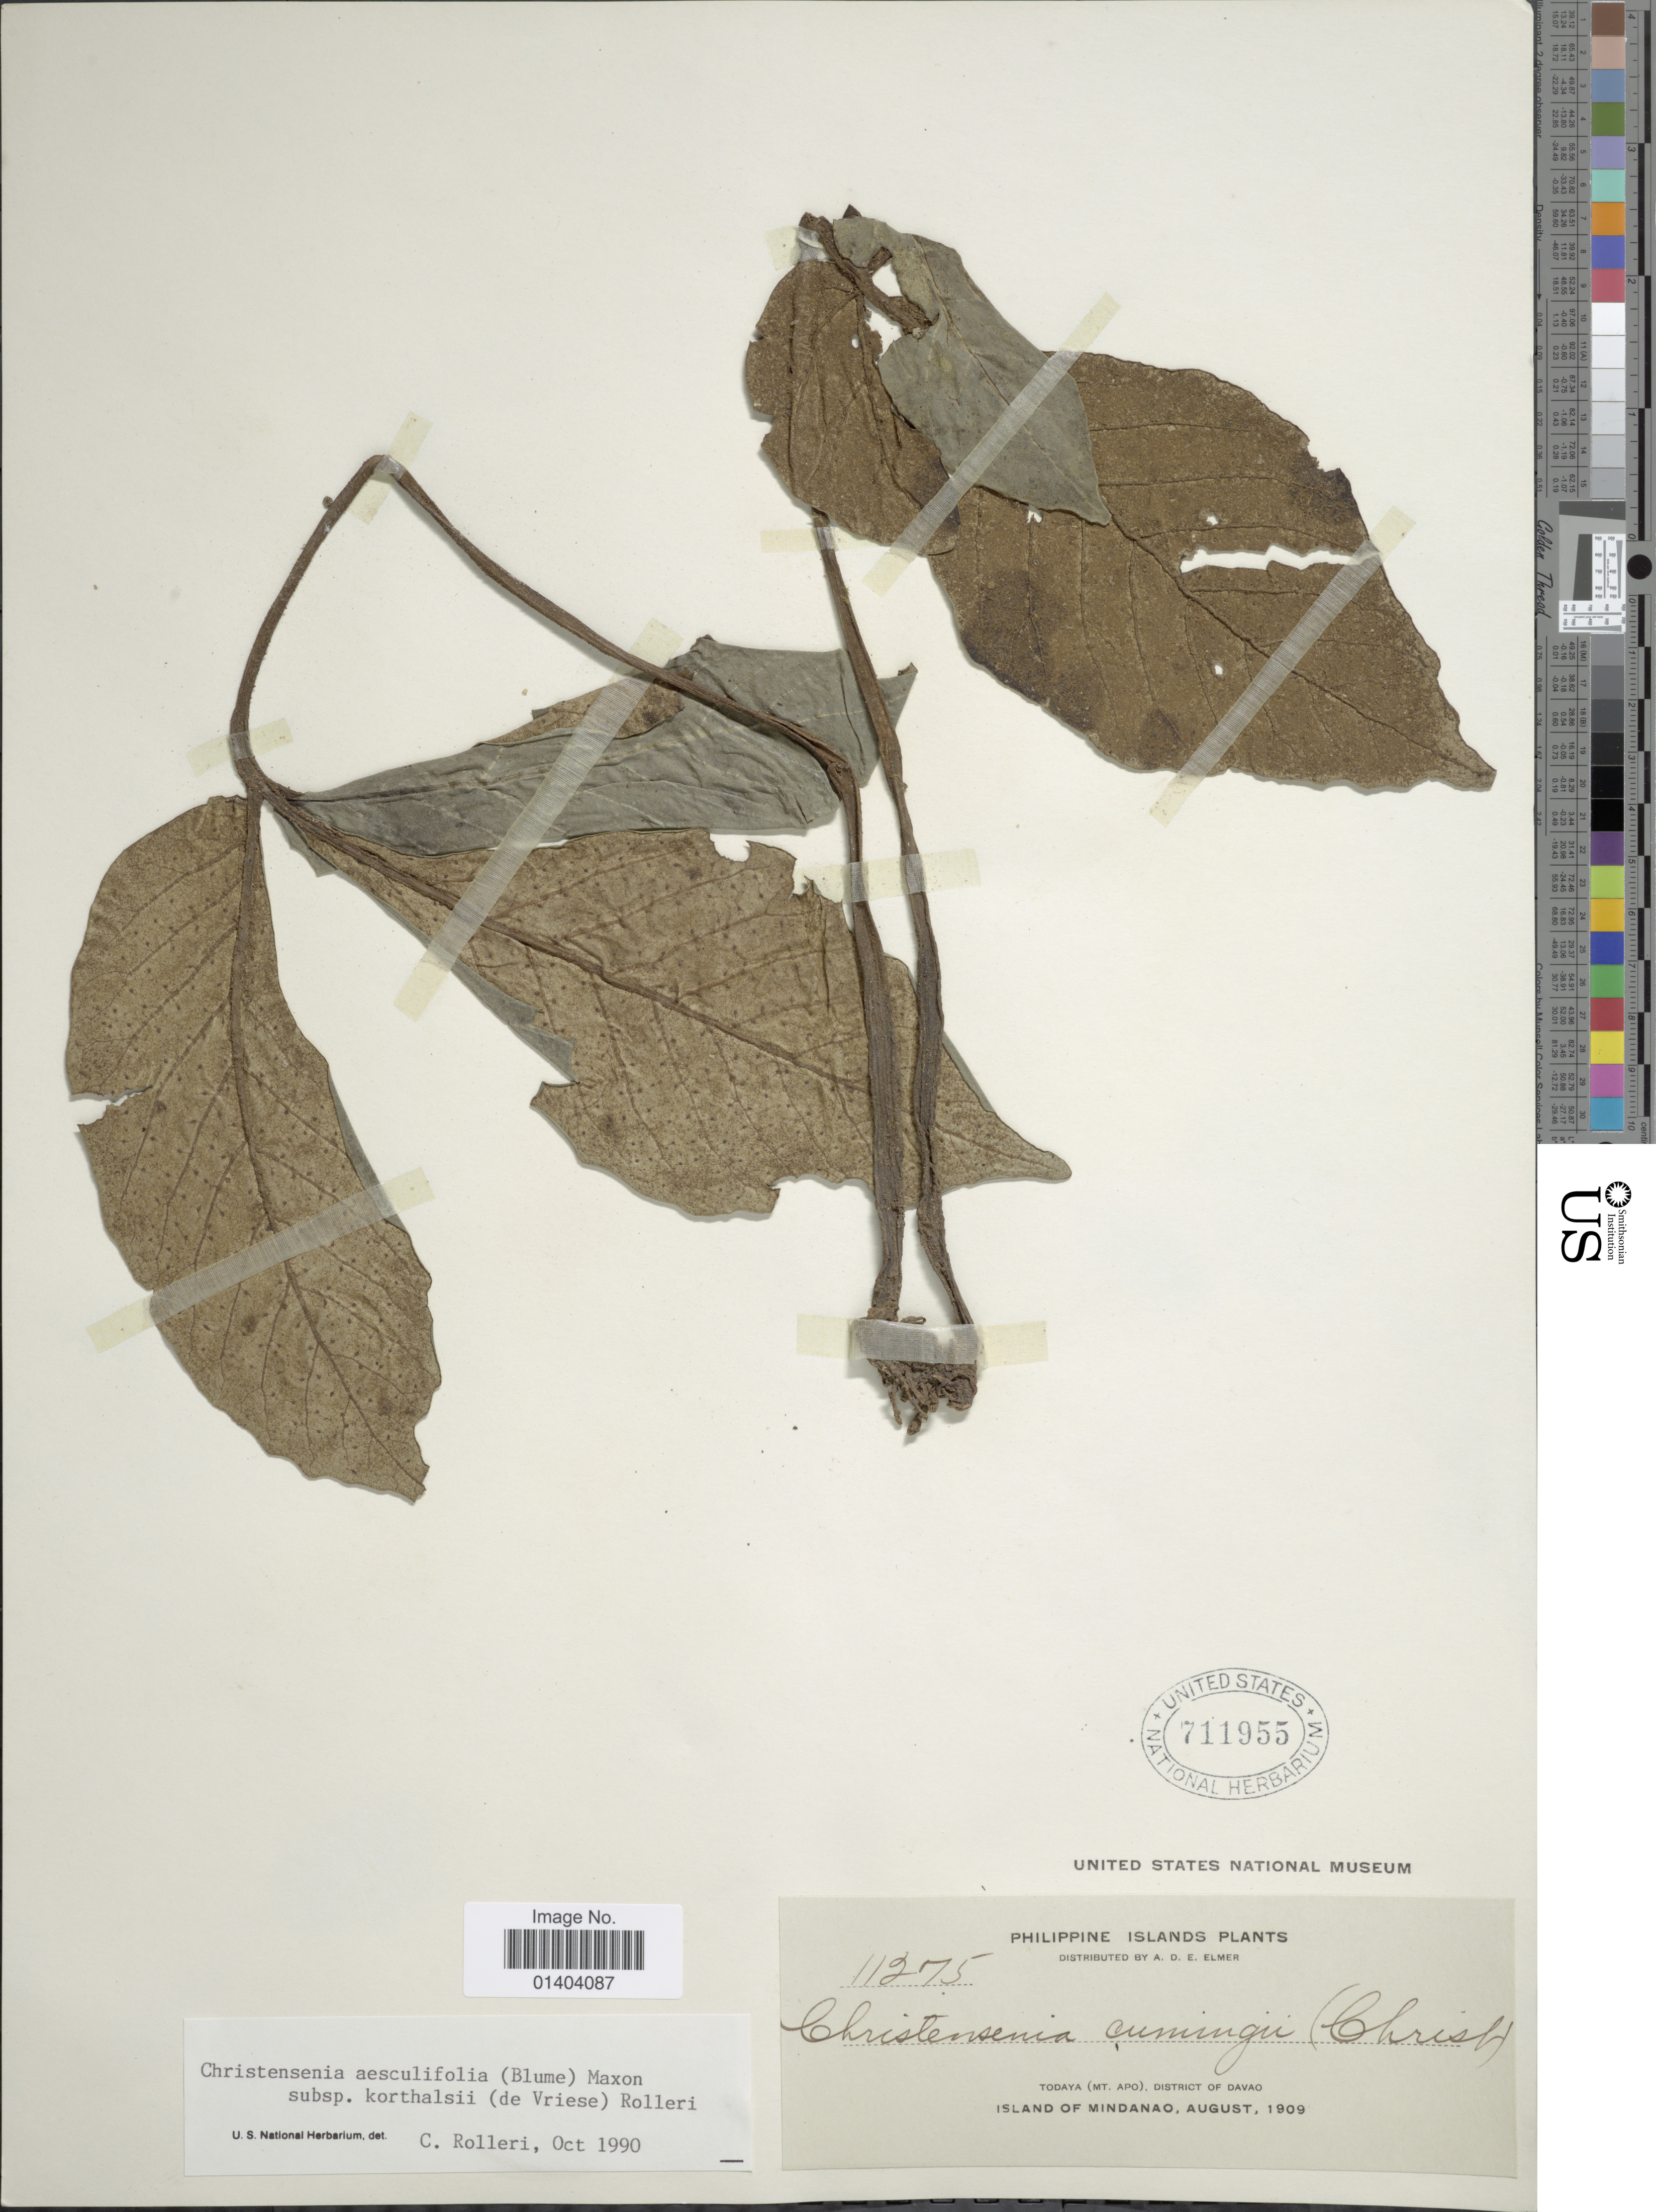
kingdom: Plantae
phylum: Tracheophyta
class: Polypodiopsida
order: Marattiales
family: Marattiaceae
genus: Christensenia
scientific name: Christensenia aesculifolia subsp. korthalsii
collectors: A. D. E. Elmer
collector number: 11275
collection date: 1909-08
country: Philippines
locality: Todaya mt. Apo district of Davao island of Mindanao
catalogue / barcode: US 711955